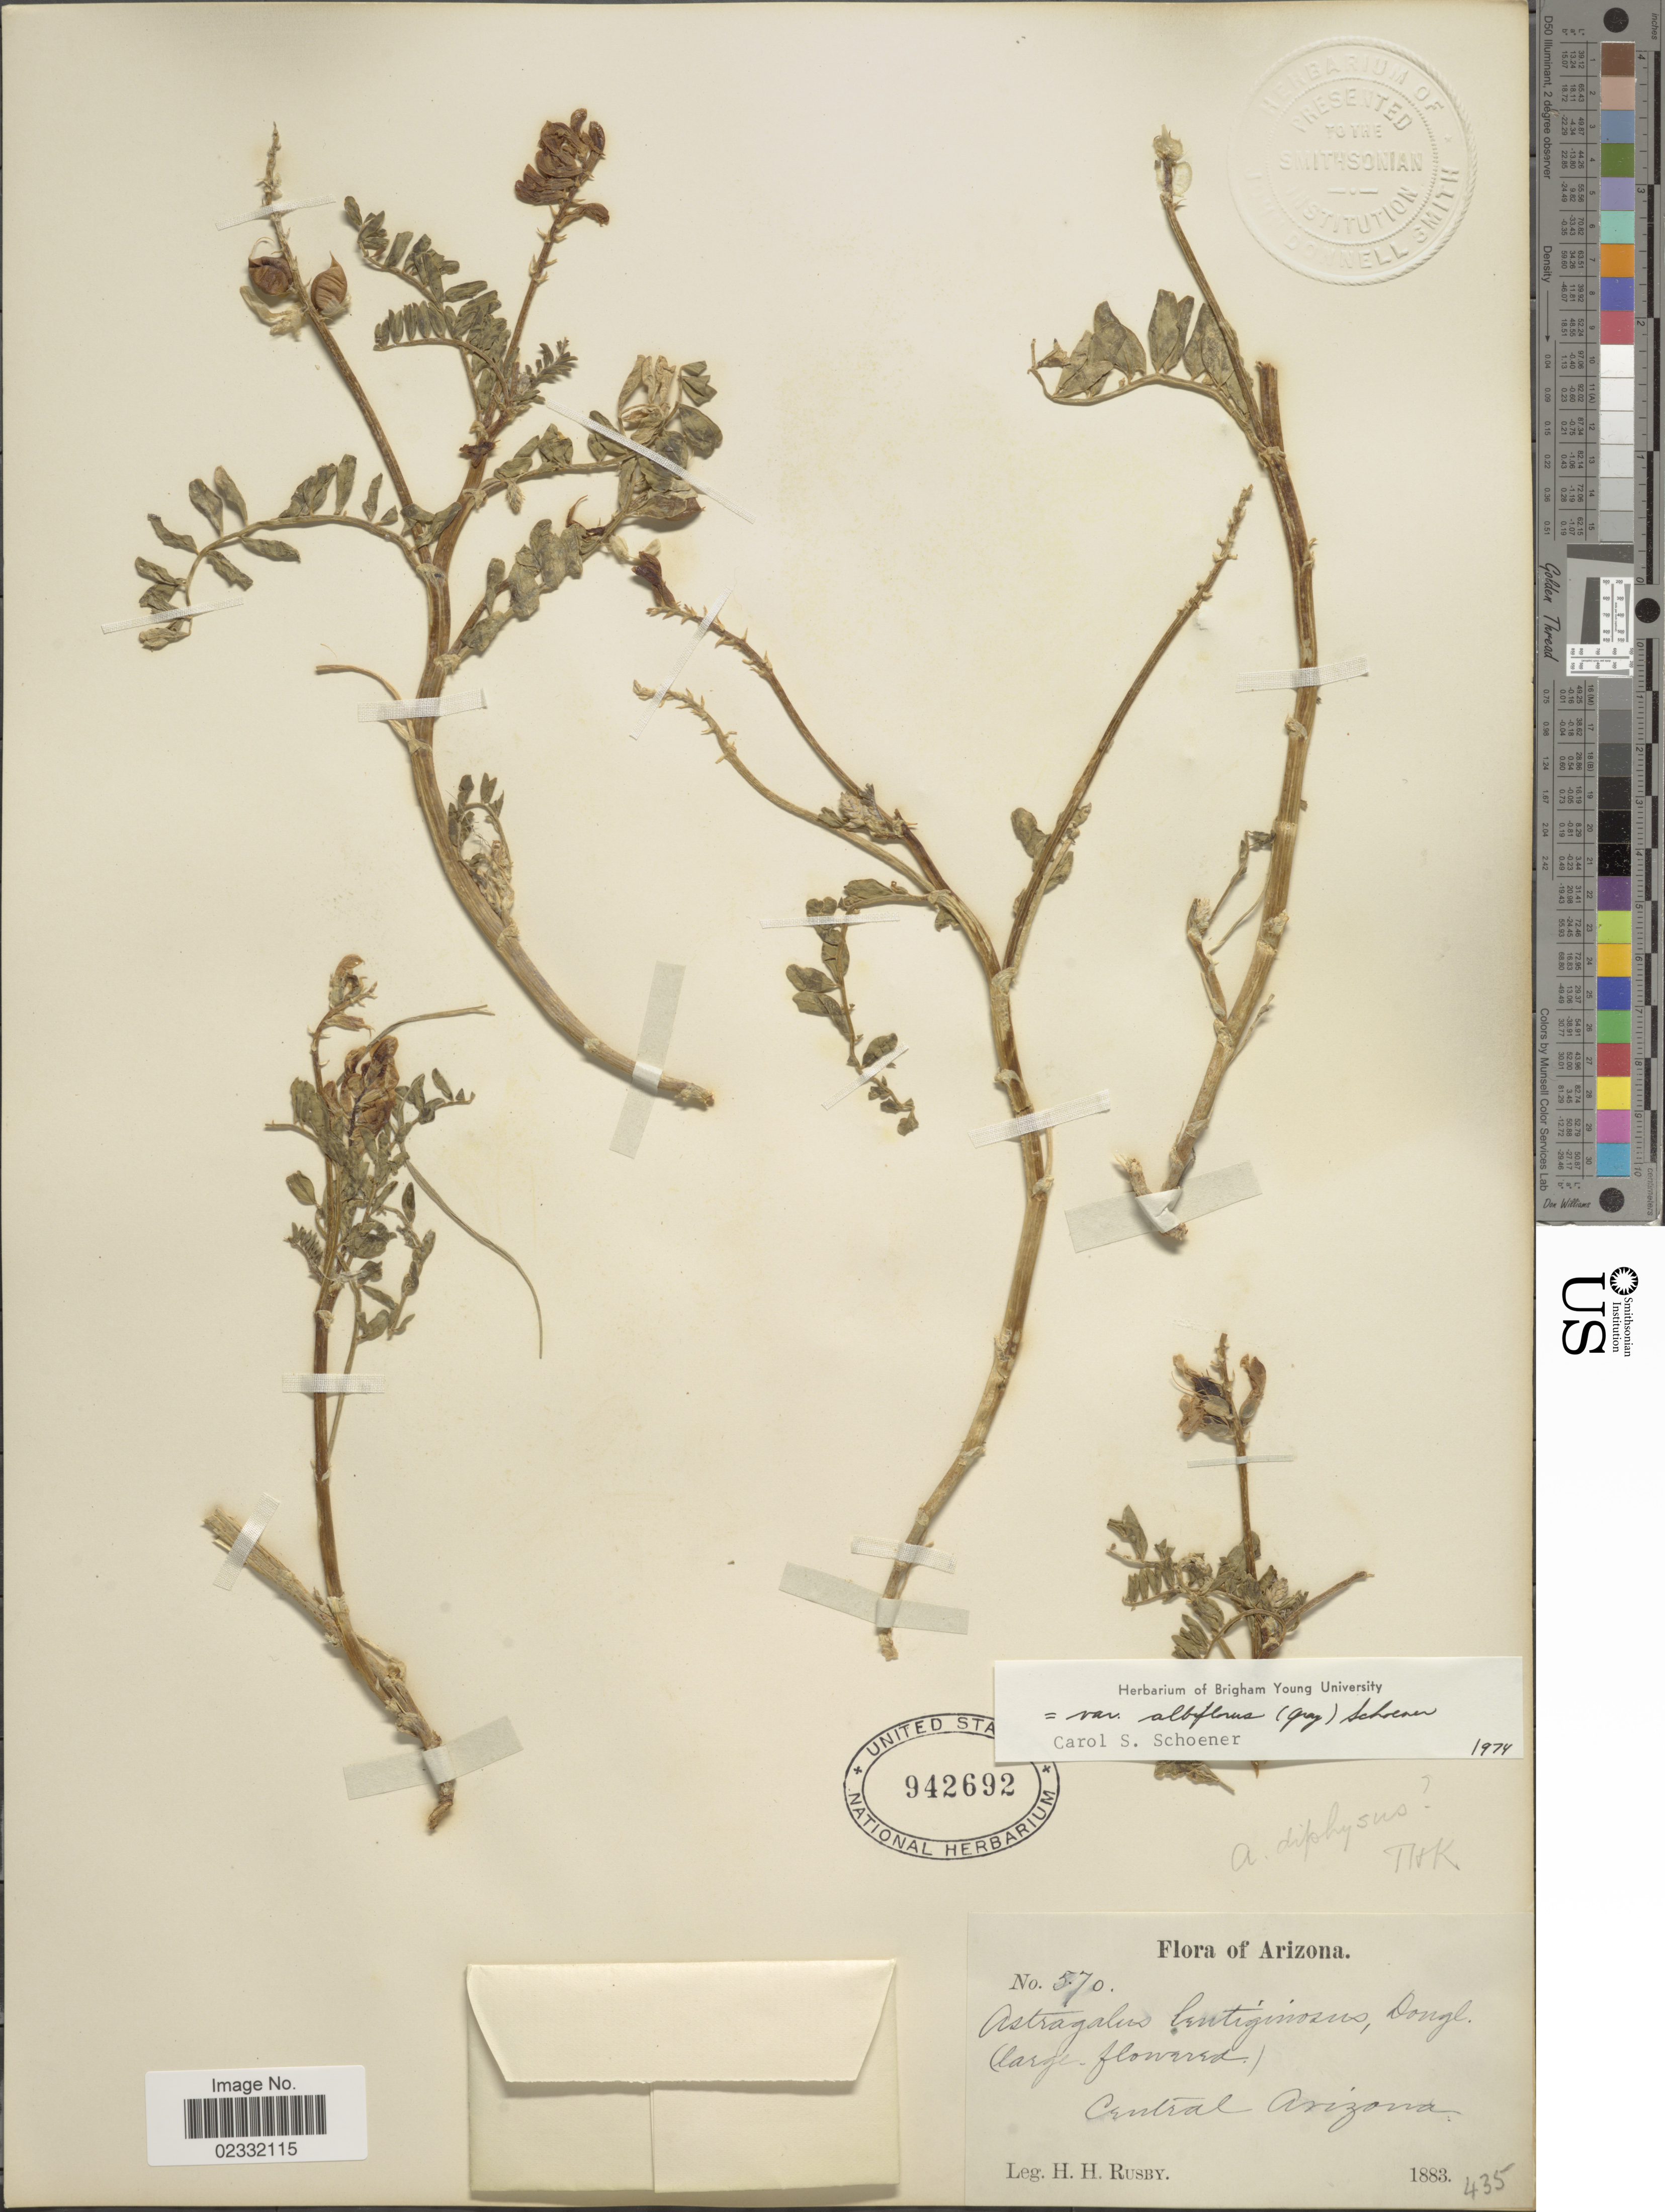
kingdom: Plantae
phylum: Tracheophyta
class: Magnoliopsida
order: Fabales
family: Fabaceae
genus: Astragalus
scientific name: Astragalus lentiginosus var. albiflorus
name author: (A. Gray) Schoener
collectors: H. H. Rusby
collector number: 570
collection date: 1883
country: United States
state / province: Arizona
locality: Central Arizona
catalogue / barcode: US 942692